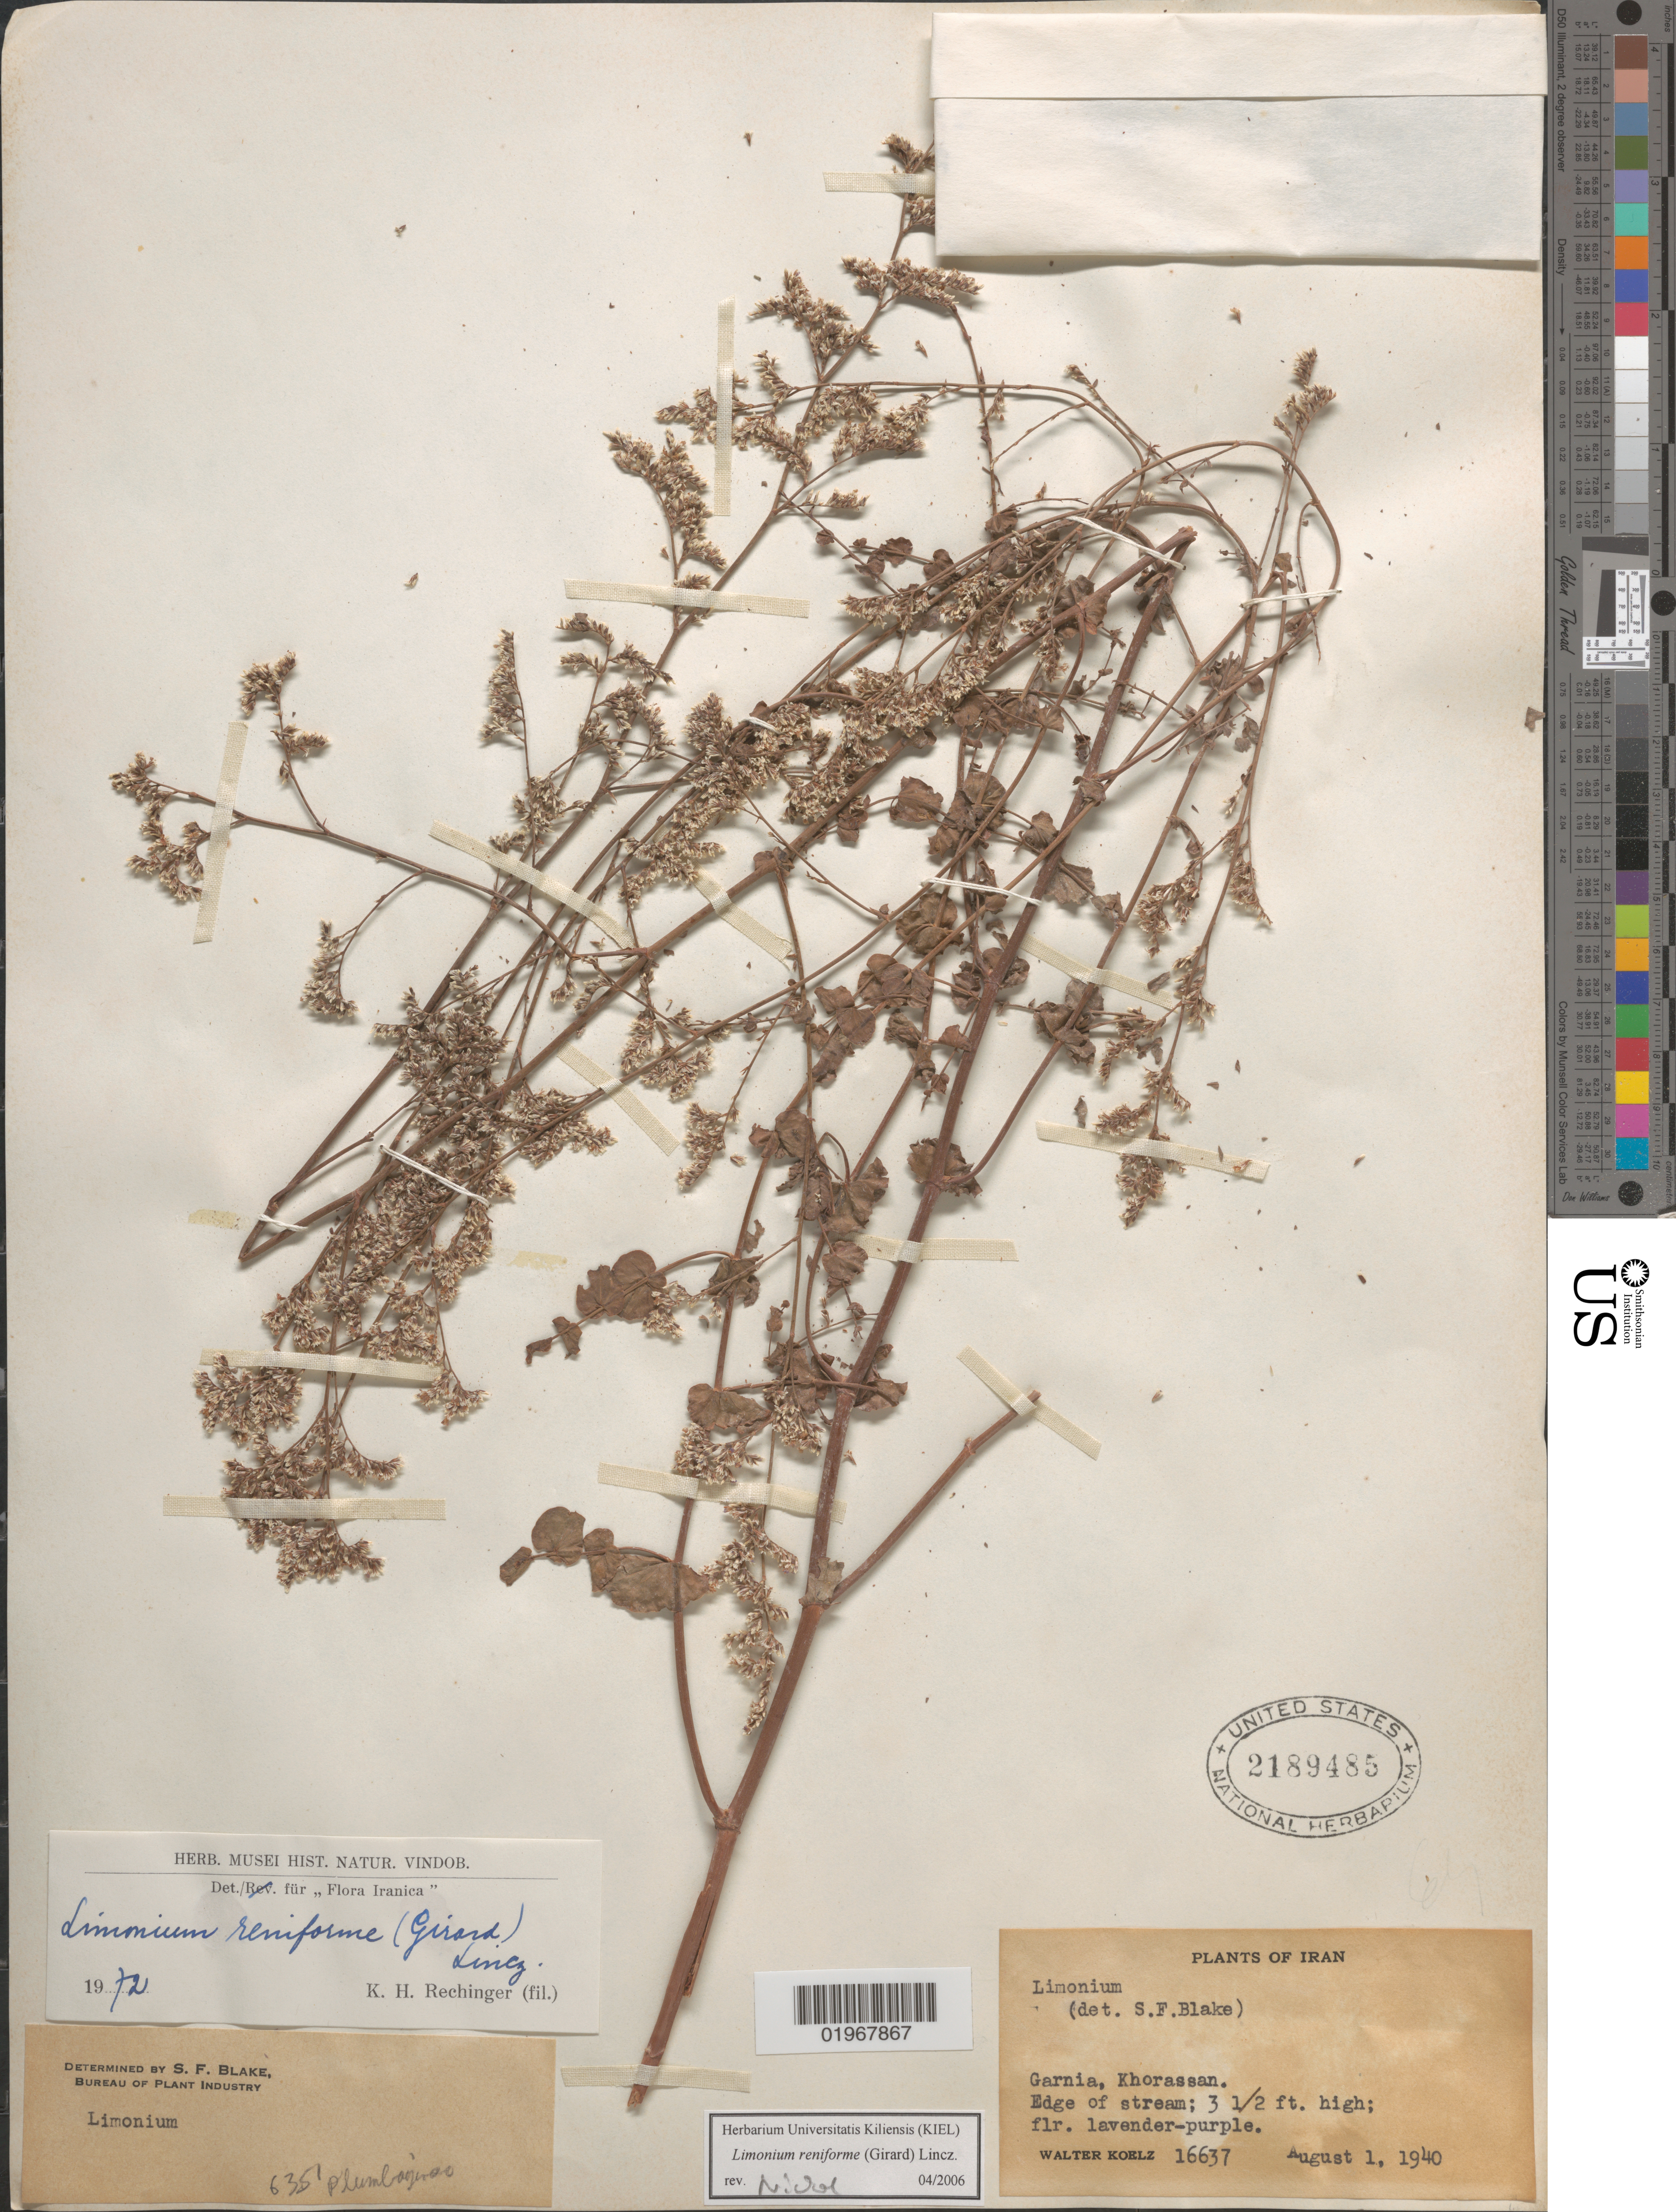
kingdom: Plantae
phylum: Tracheophyta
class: Magnoliopsida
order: Caryophyllales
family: Plumbaginaceae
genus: Limonium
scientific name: Limonium reniforme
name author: Lincz.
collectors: W. N. Koelz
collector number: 16637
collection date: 1940-08-01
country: Iran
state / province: Khorasan [obsolete]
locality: Garnia, Khorassan. Edge of stream.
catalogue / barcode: US 2189485